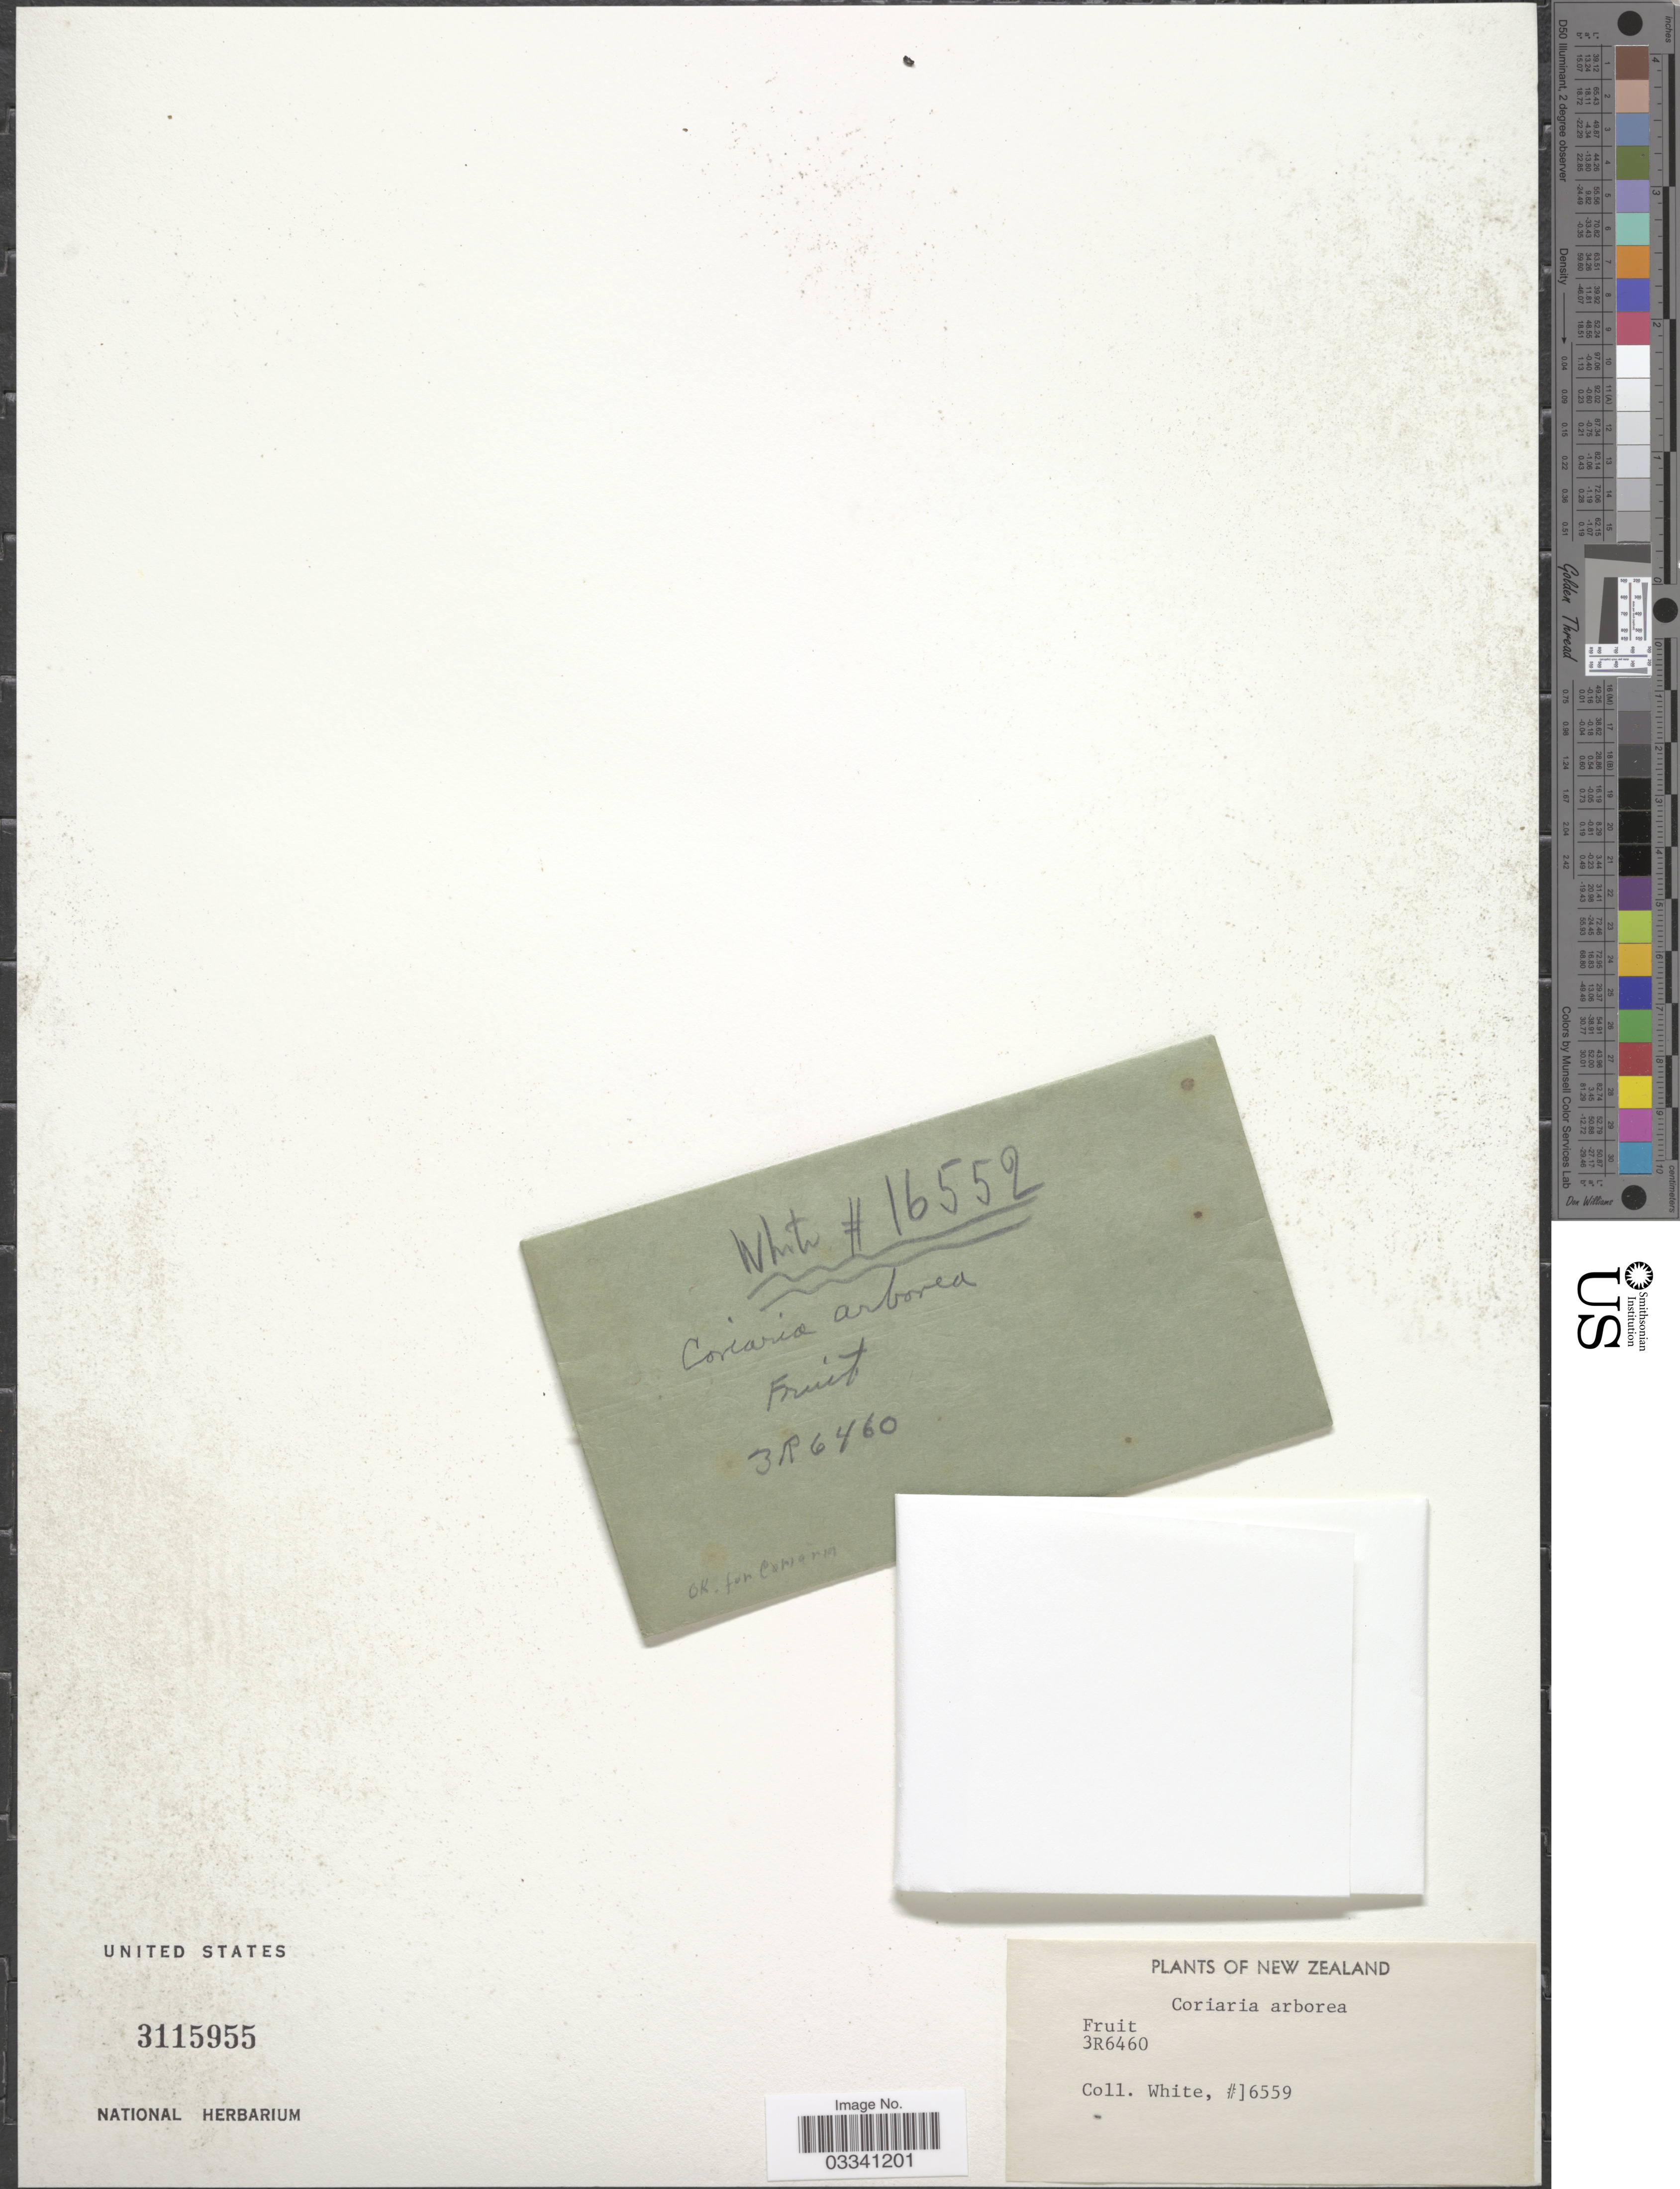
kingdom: Plantae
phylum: Tracheophyta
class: Magnoliopsida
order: Cucurbitales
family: Coriariaceae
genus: Coriaria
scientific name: Coriaria ruscifolia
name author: L.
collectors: O. E. White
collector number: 16559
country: New Zealand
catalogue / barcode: US 3115955